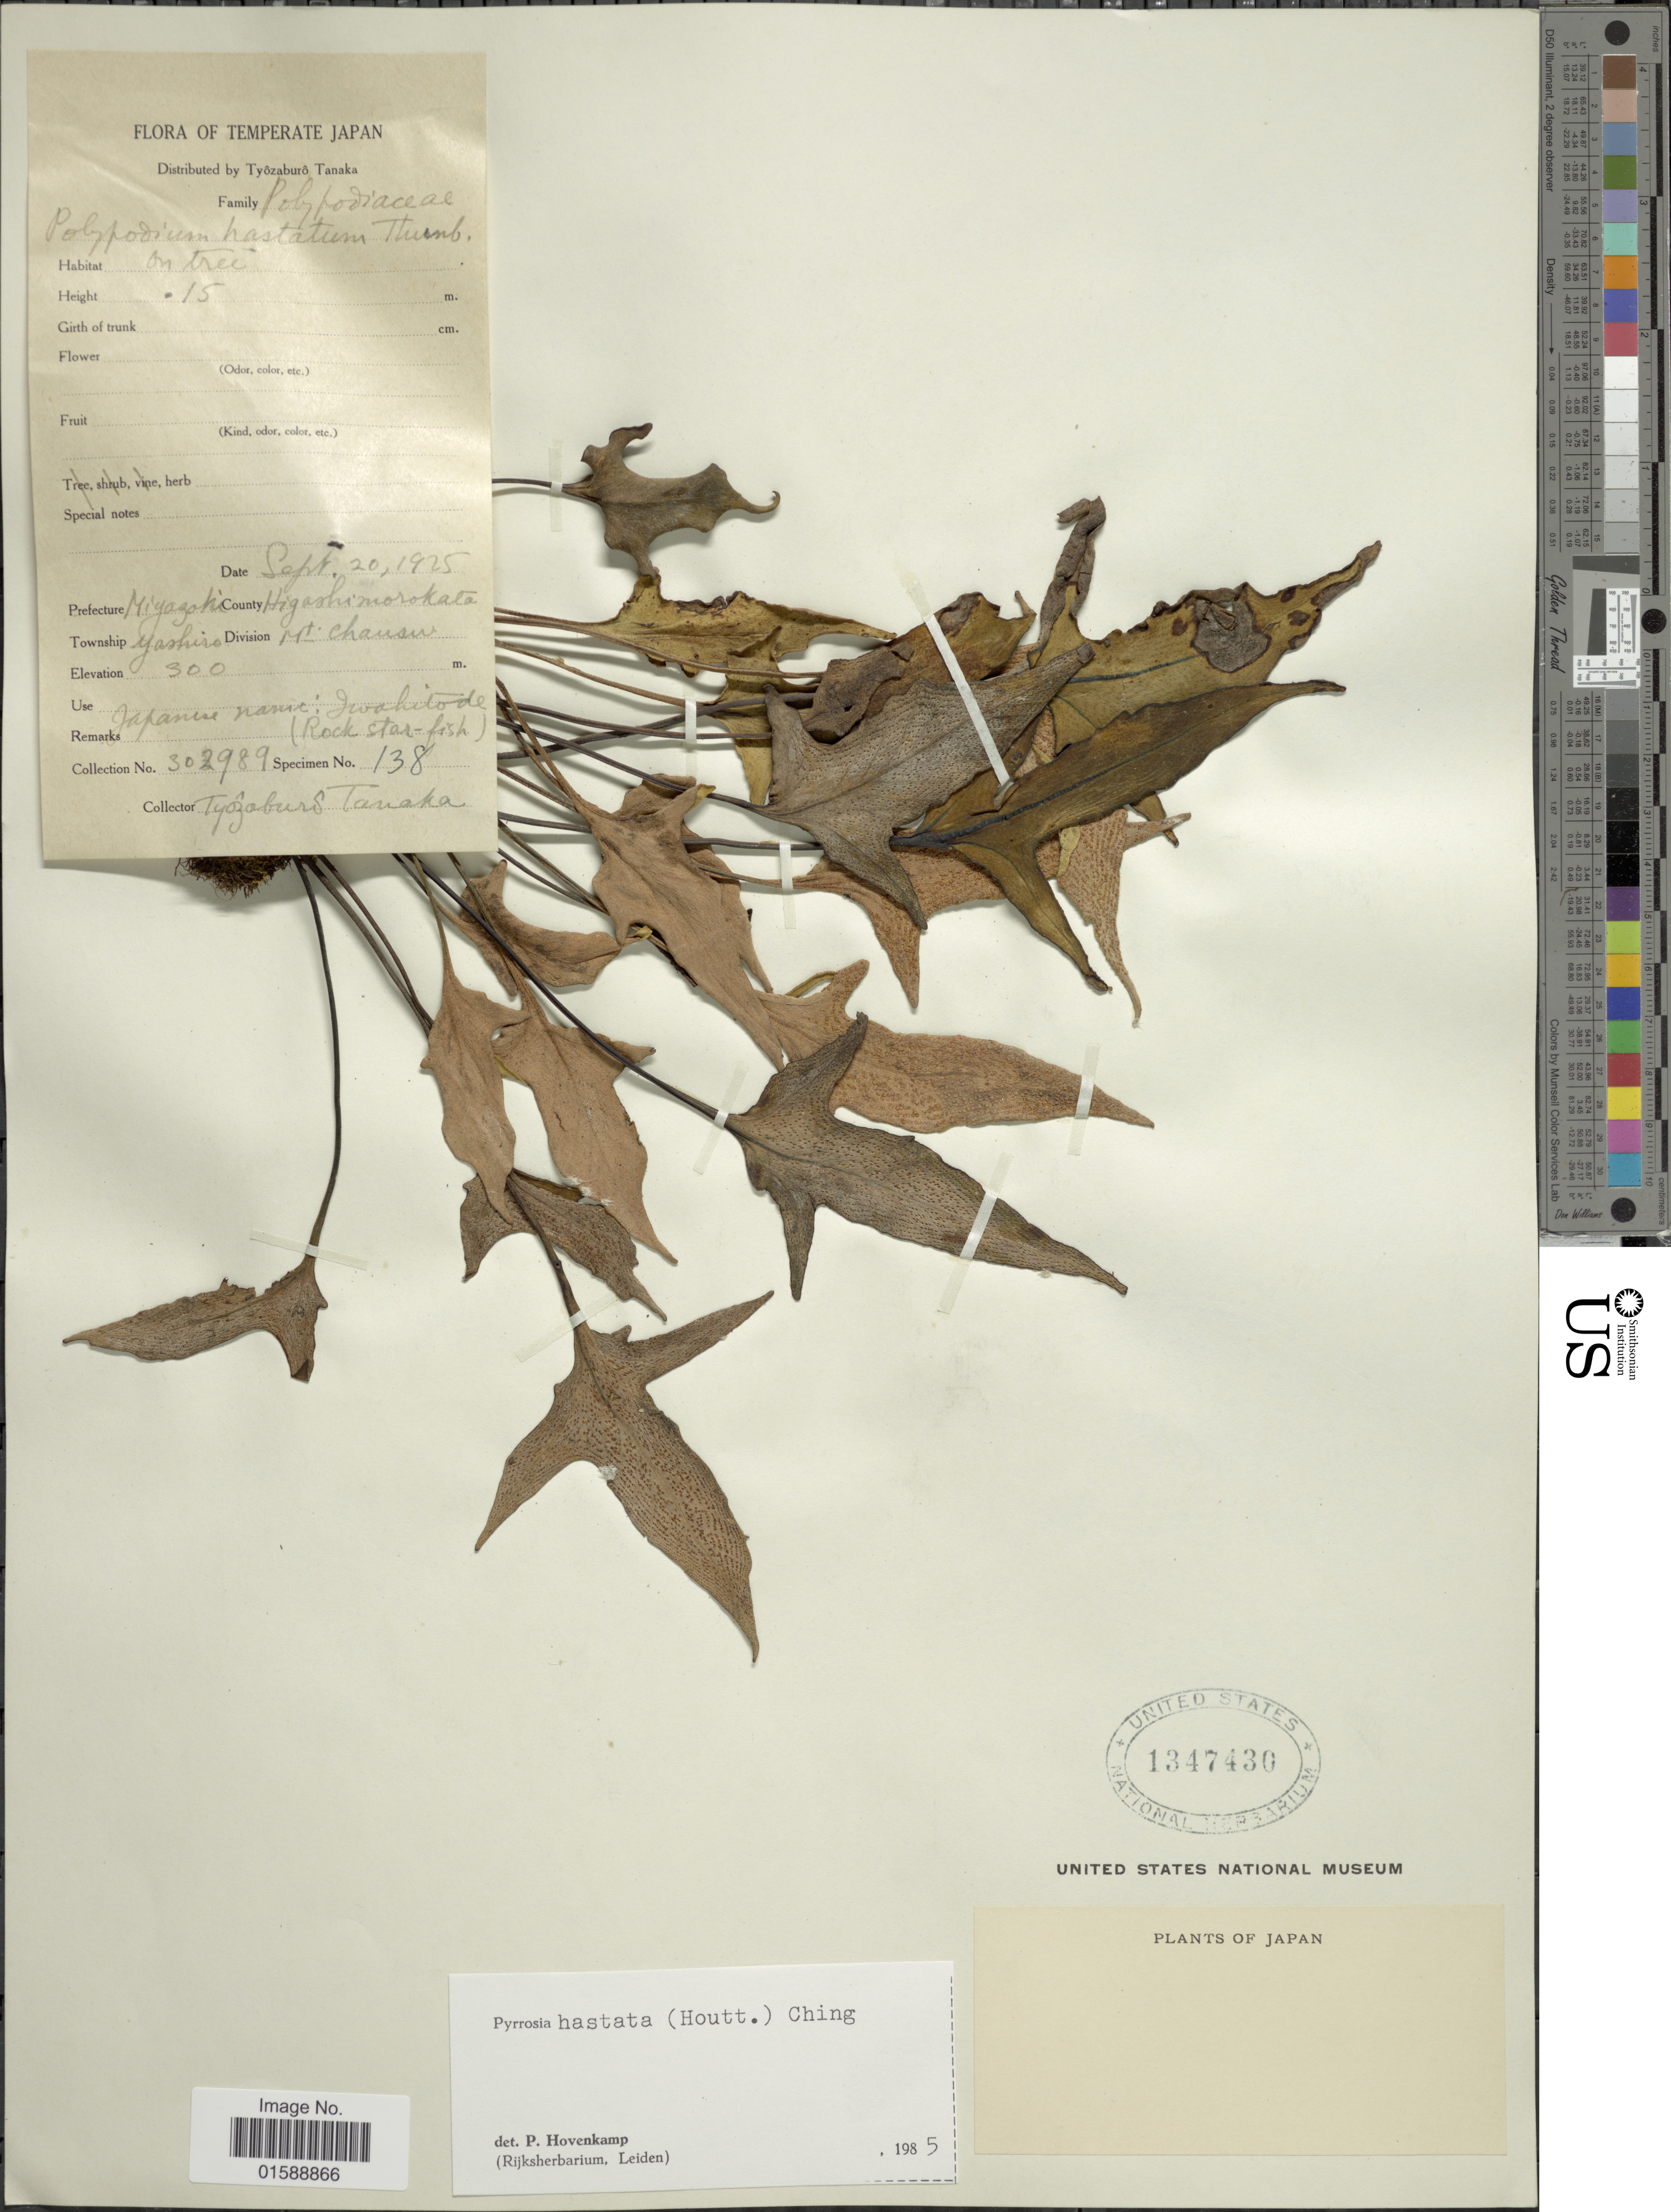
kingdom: Plantae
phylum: Tracheophyta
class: Polypodiopsida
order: Polypodiales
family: Polypodiaceae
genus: Pyrrosia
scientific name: Pyrrosia hastata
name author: (Houtt.) Ching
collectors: T. Tanaka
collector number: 302989/138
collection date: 1925-09-20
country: Japan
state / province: Miyazaki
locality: Temperate Japan. County Higashimorokata. Township Yashiro. Division Mt. Chausu.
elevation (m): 300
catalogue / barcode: US 1347430